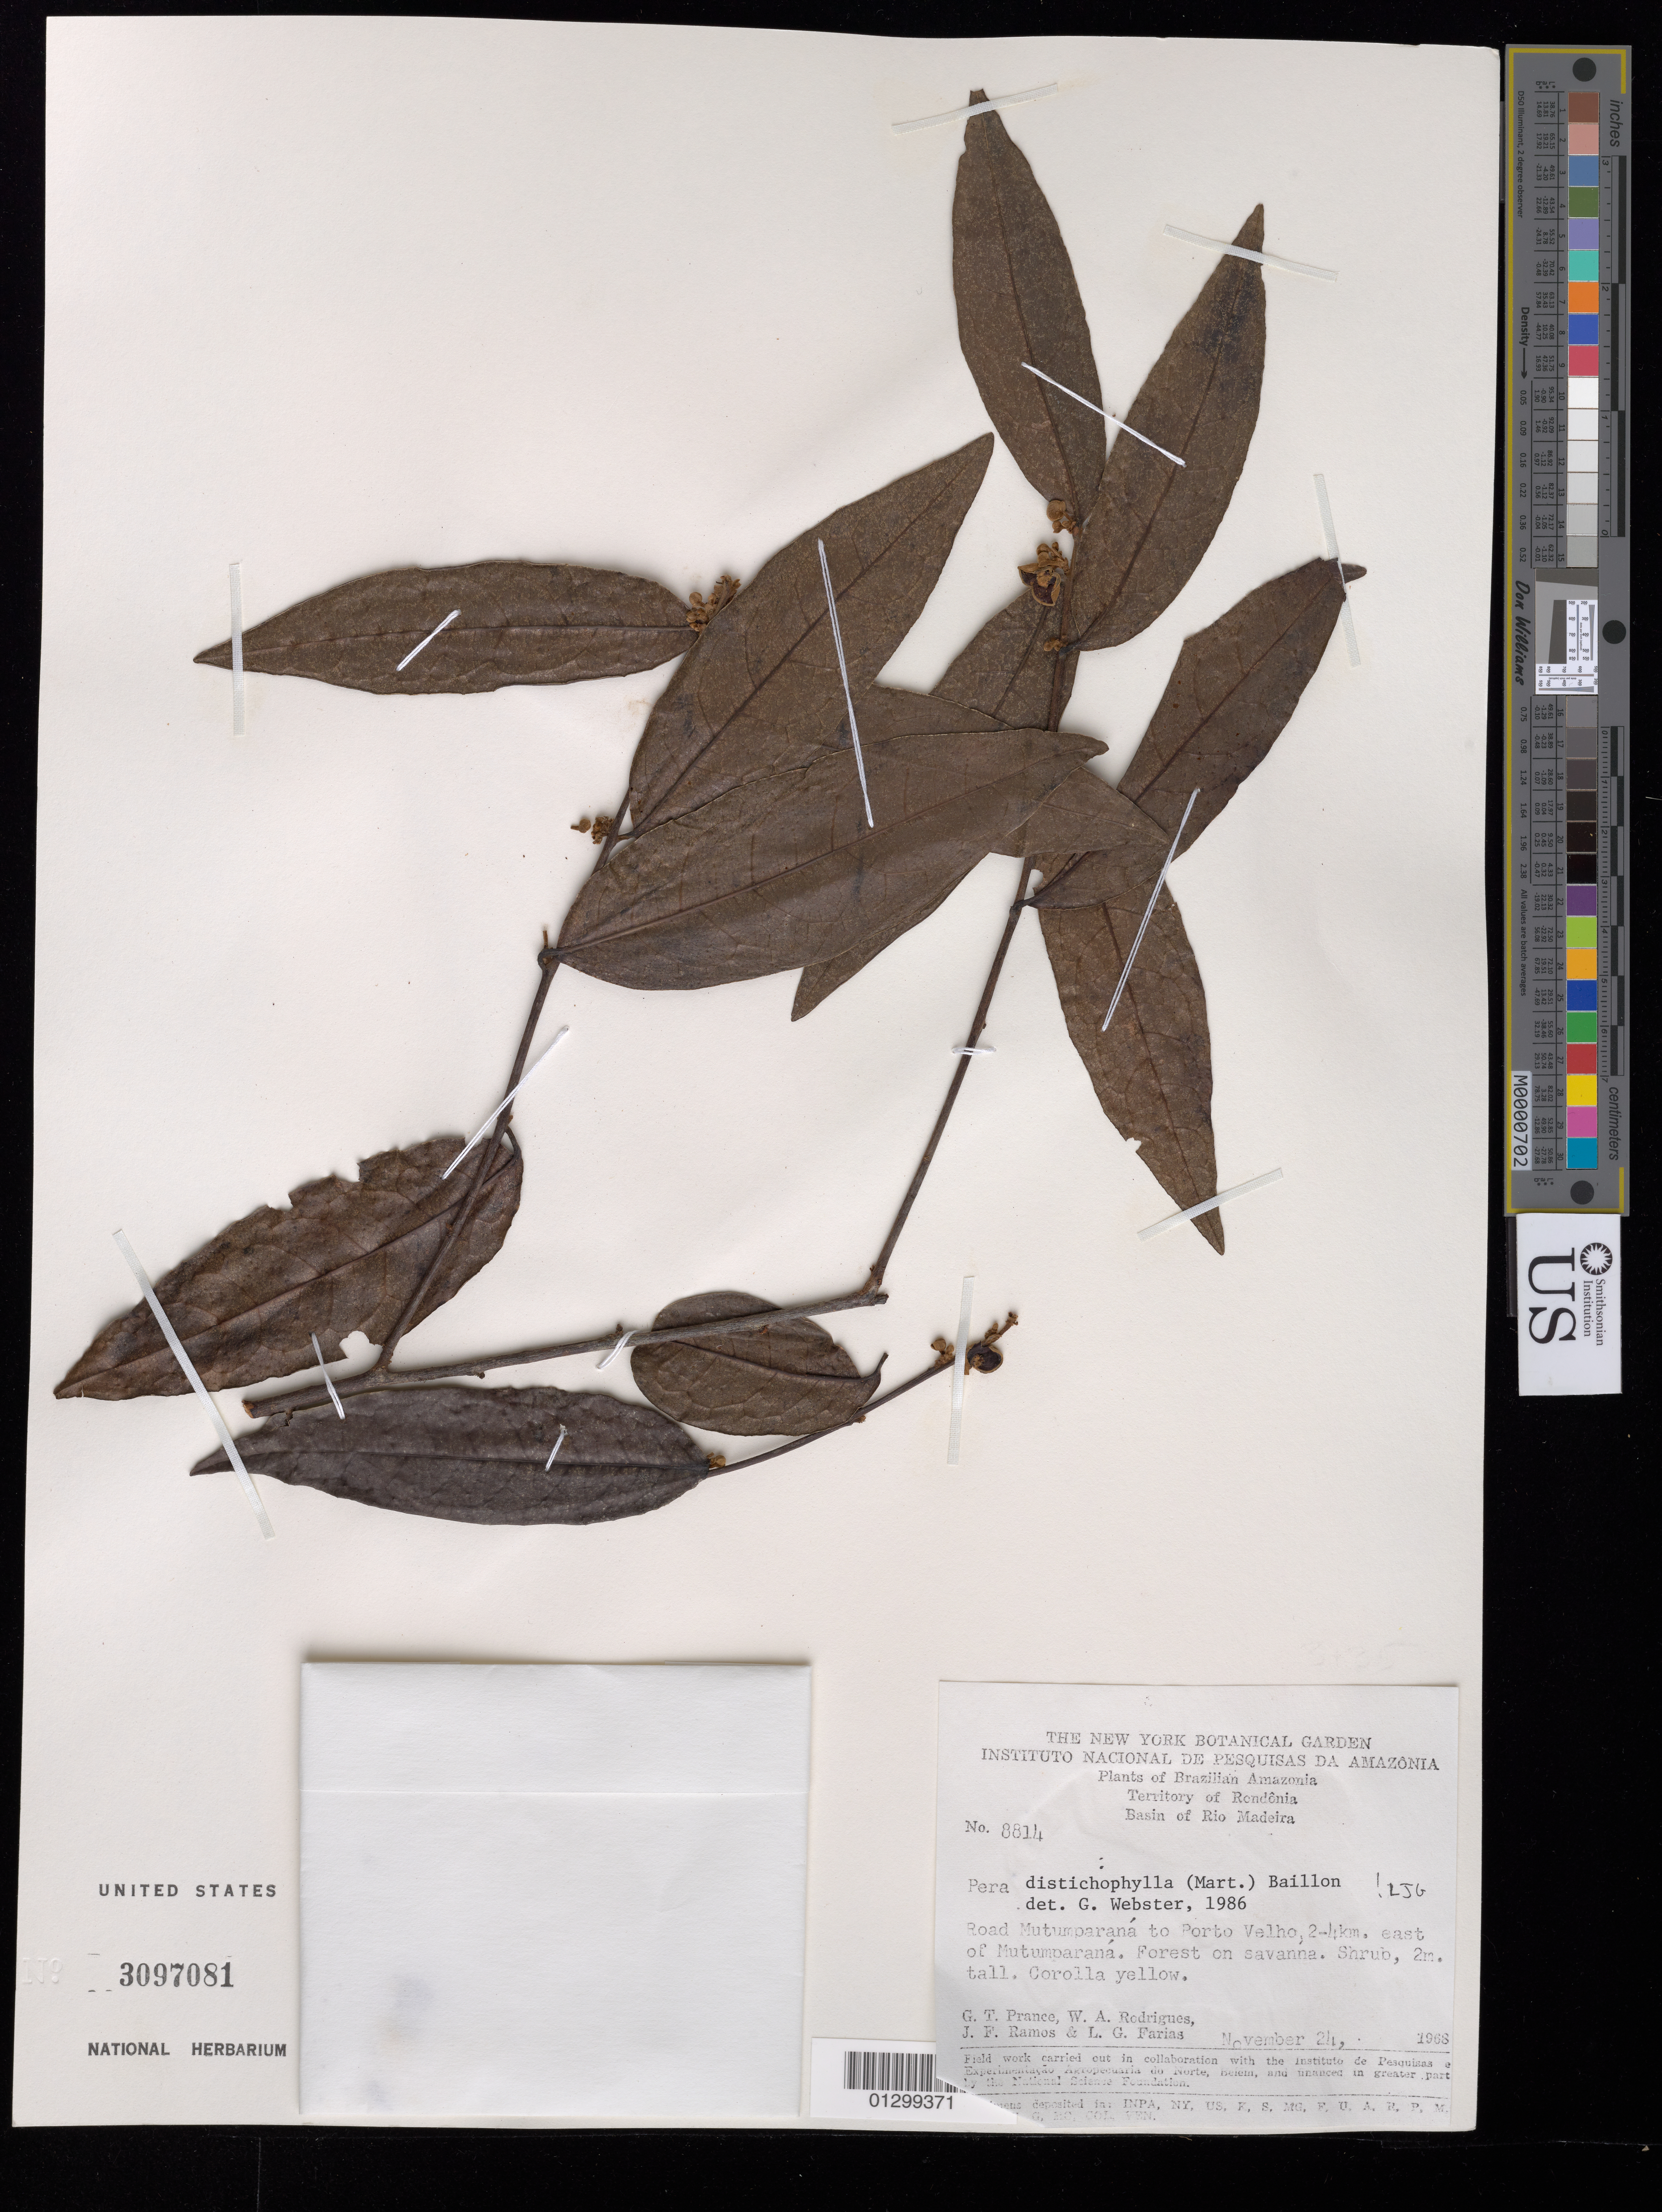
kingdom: Plantae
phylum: Tracheophyta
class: Magnoliopsida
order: Malpighiales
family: Peraceae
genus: Pera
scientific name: Pera distichophylla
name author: (Mart.) Baill.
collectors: G. T. Prance, W. A. Rodrigues, J. F. Ramos & L. G. Farias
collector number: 8814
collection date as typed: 24 Nov 1968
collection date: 1968-11-24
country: Brazil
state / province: Rondônia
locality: Road Mutumparana to Porto Velho, 2-4 km E of Mutumparana.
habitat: Shrub.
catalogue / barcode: US 3097081